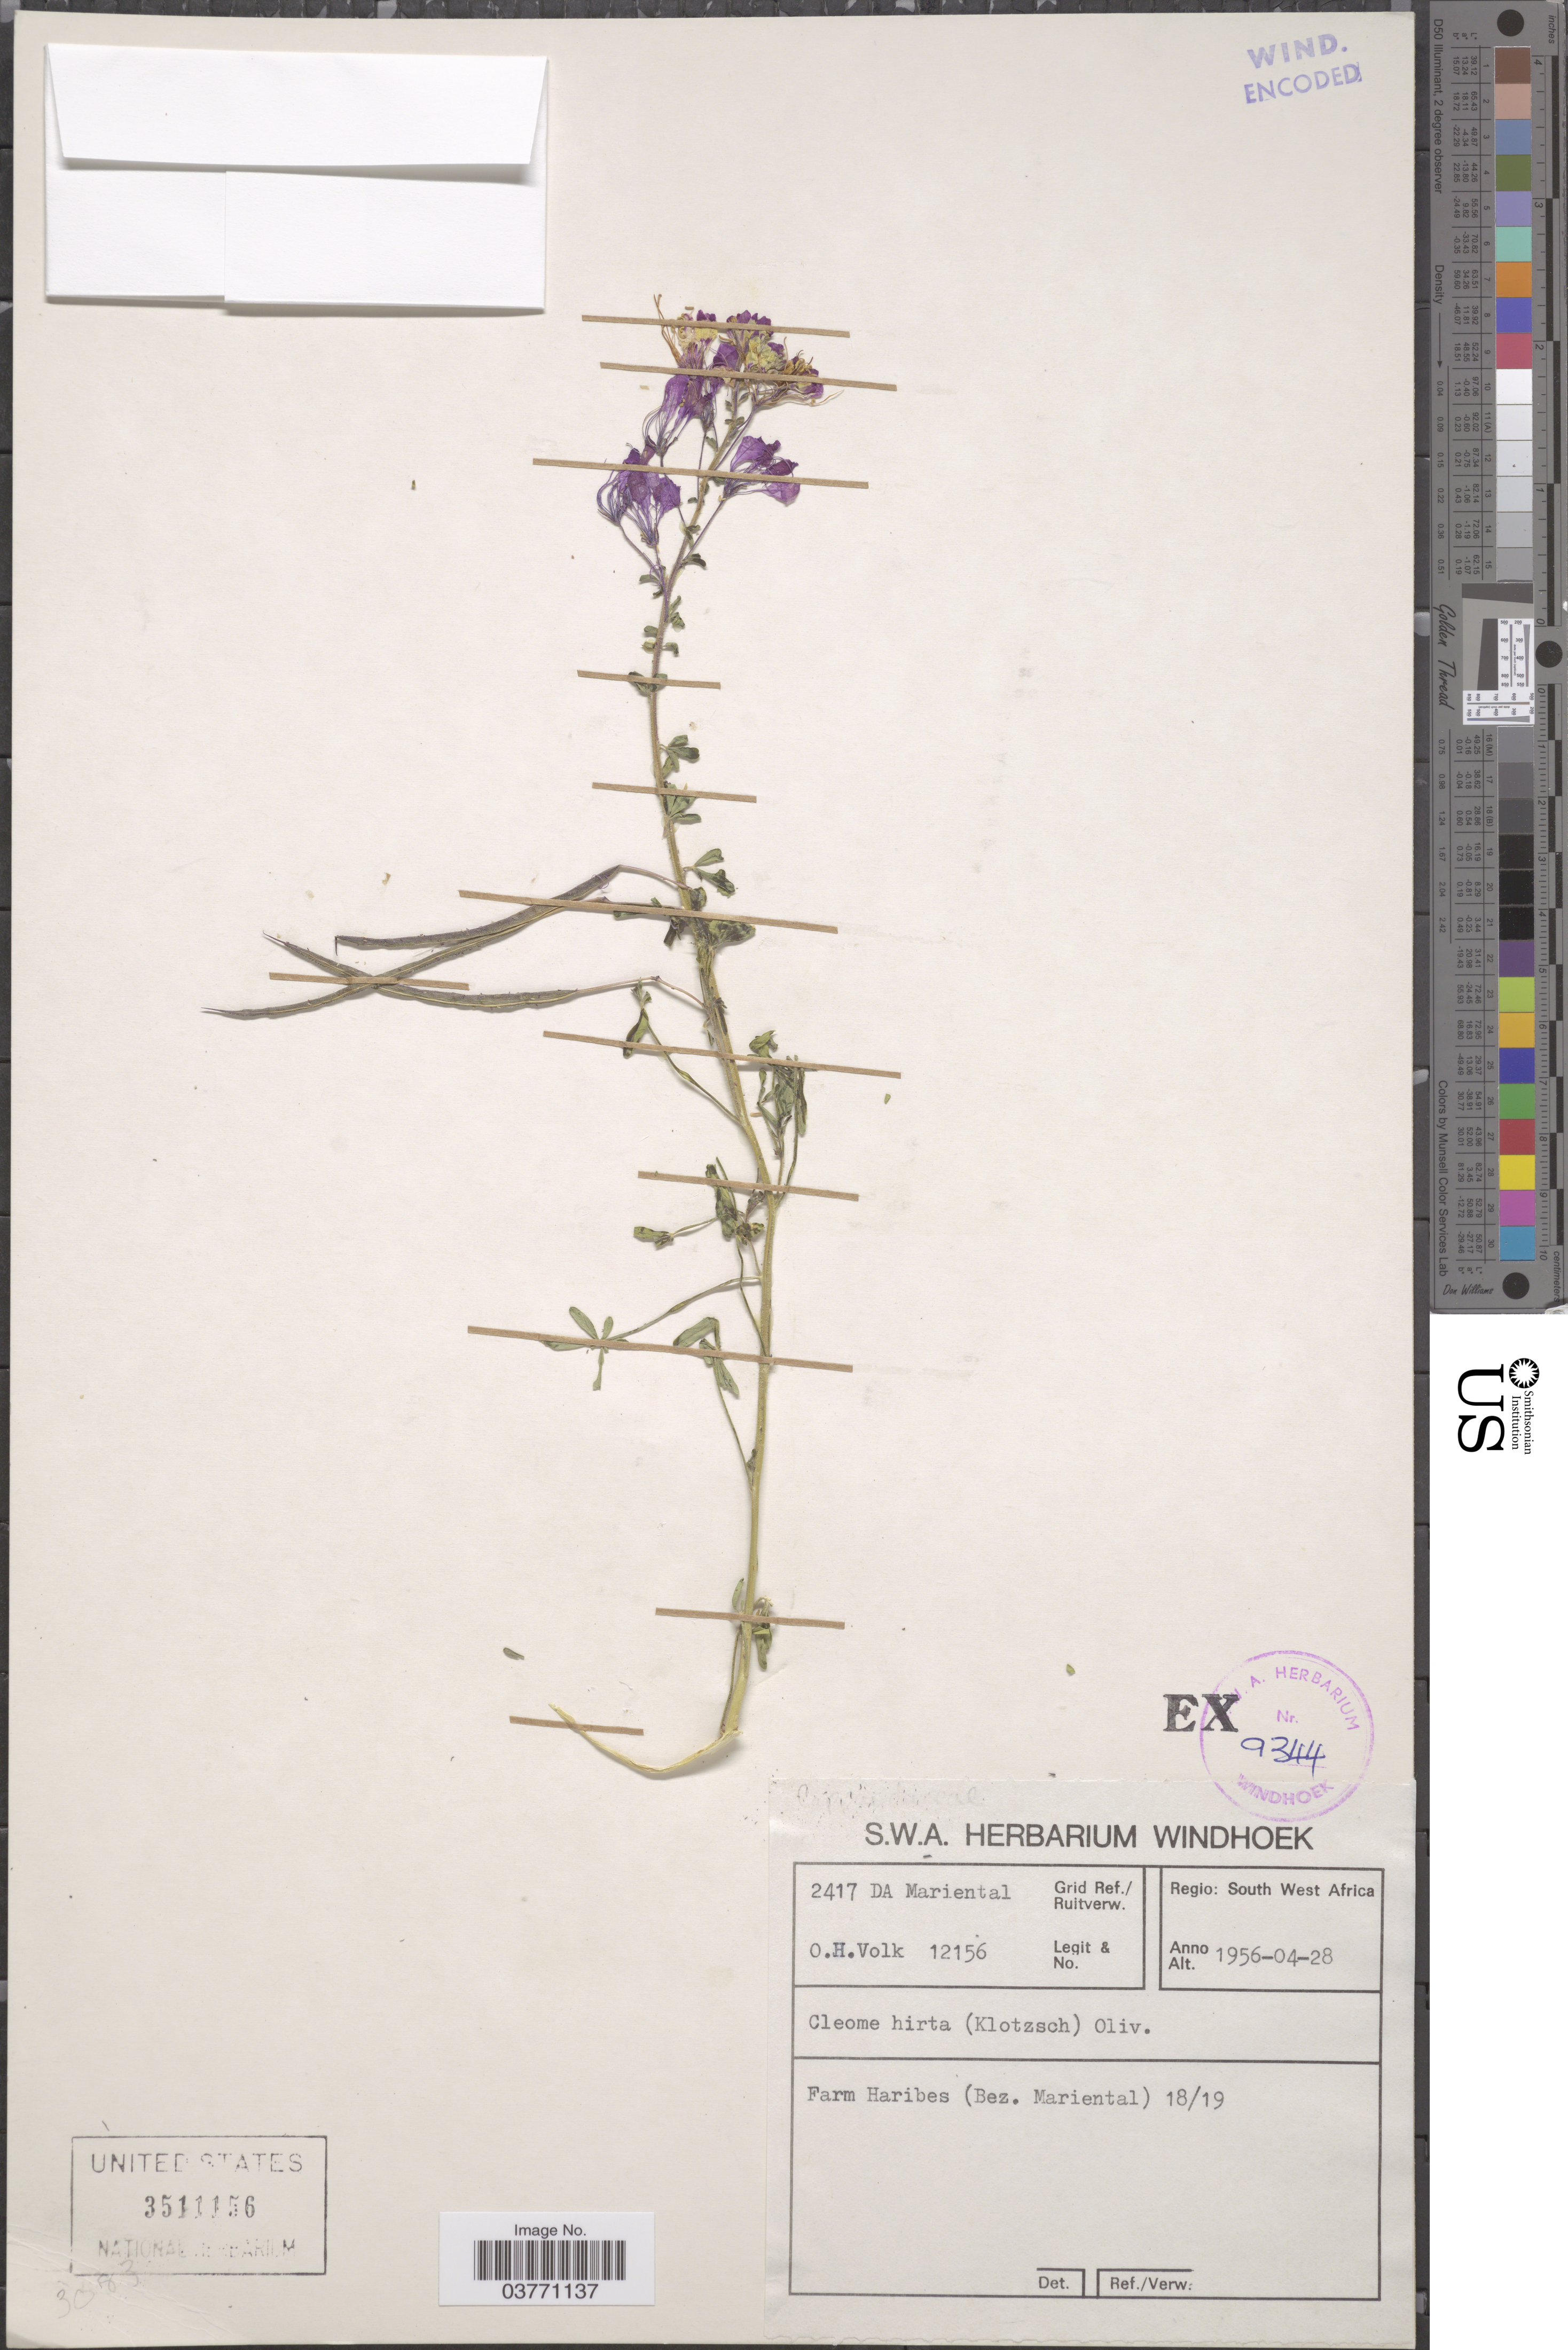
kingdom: Plantae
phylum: Tracheophyta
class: Magnoliopsida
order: Brassicales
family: Cleomaceae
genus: Sieruela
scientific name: Sieruela hirta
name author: (Klotzsch) Roalson & J.C. Hall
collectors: O. Volk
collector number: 12156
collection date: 1956-04-28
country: Namibia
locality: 2417 Da Grid Ref./Ruitverw. Regio: South West Africa. Farm Haribes (Bez. Mariental) 18/19.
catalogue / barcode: US 3511156